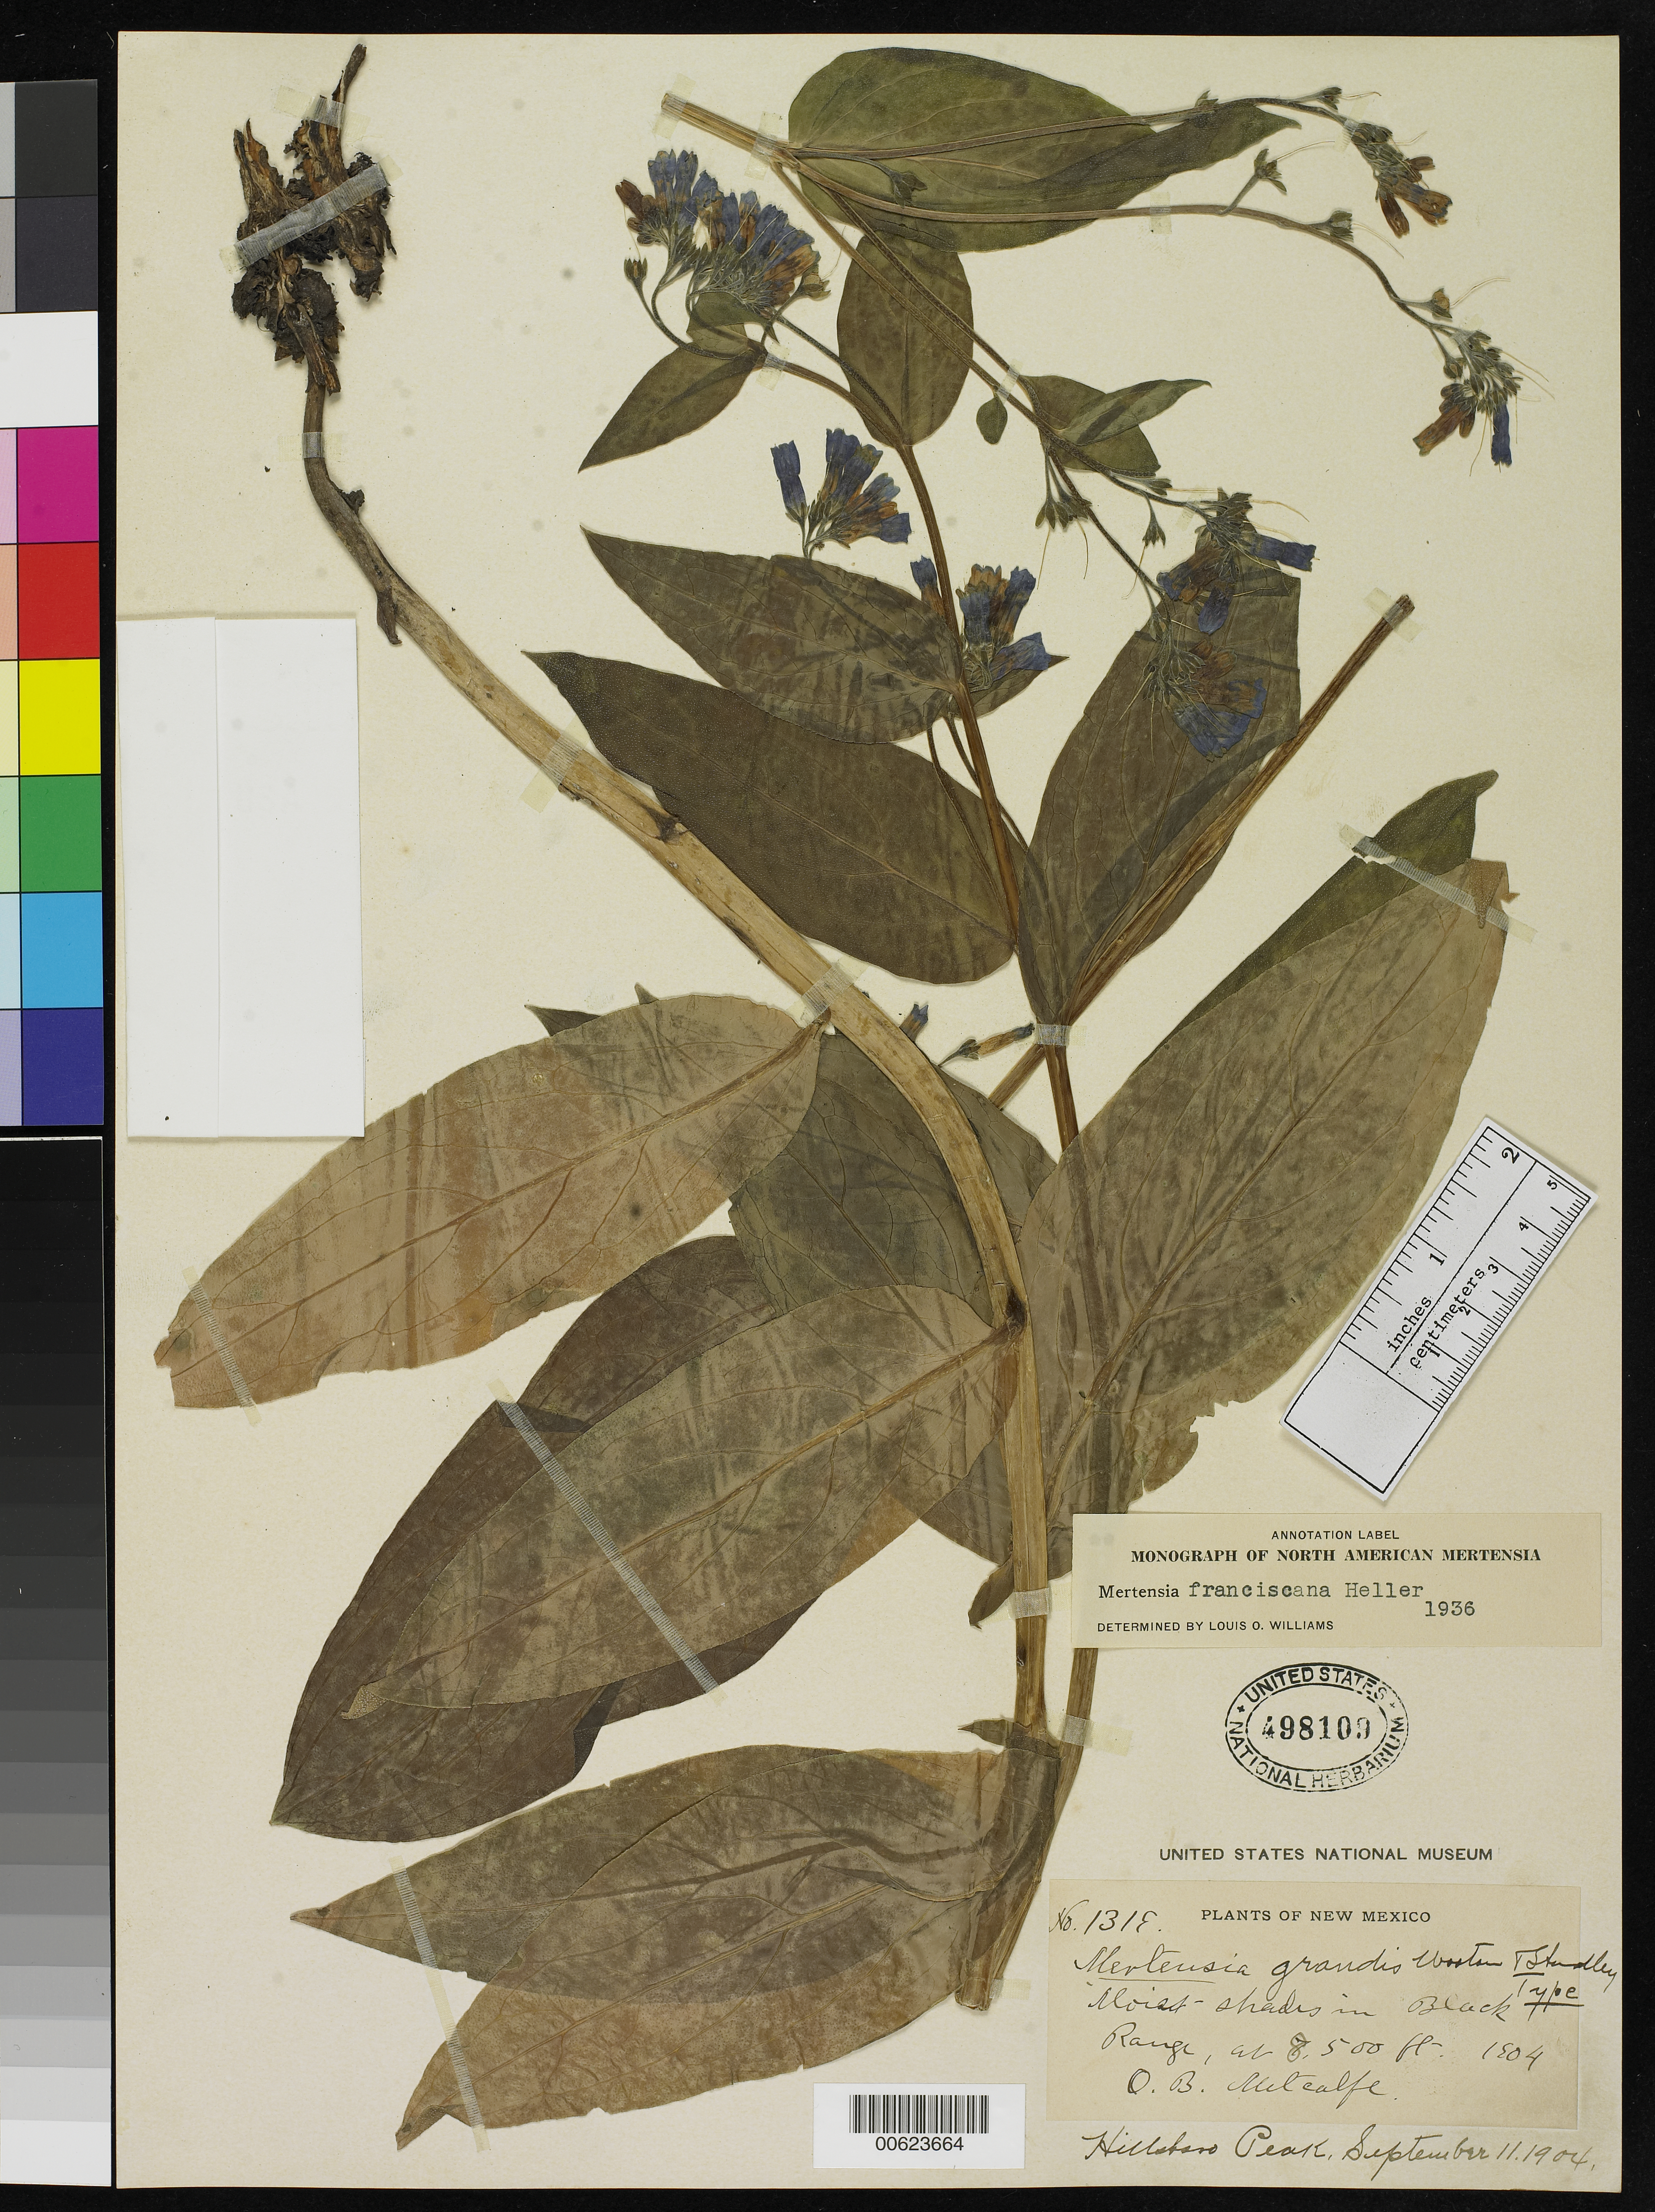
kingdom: Plantae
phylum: Tracheophyta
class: Magnoliopsida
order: Boraginales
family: Boraginaceae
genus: Mertensia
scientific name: Mertensia grandis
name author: Wooton & Standl.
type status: Holotype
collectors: O. B. Metcalfe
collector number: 1319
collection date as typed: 11 Sep 1904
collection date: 1904-09-11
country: United States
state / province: New Mexico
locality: Black Range, Hillsboro Peak.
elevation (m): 2550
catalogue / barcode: US 498109